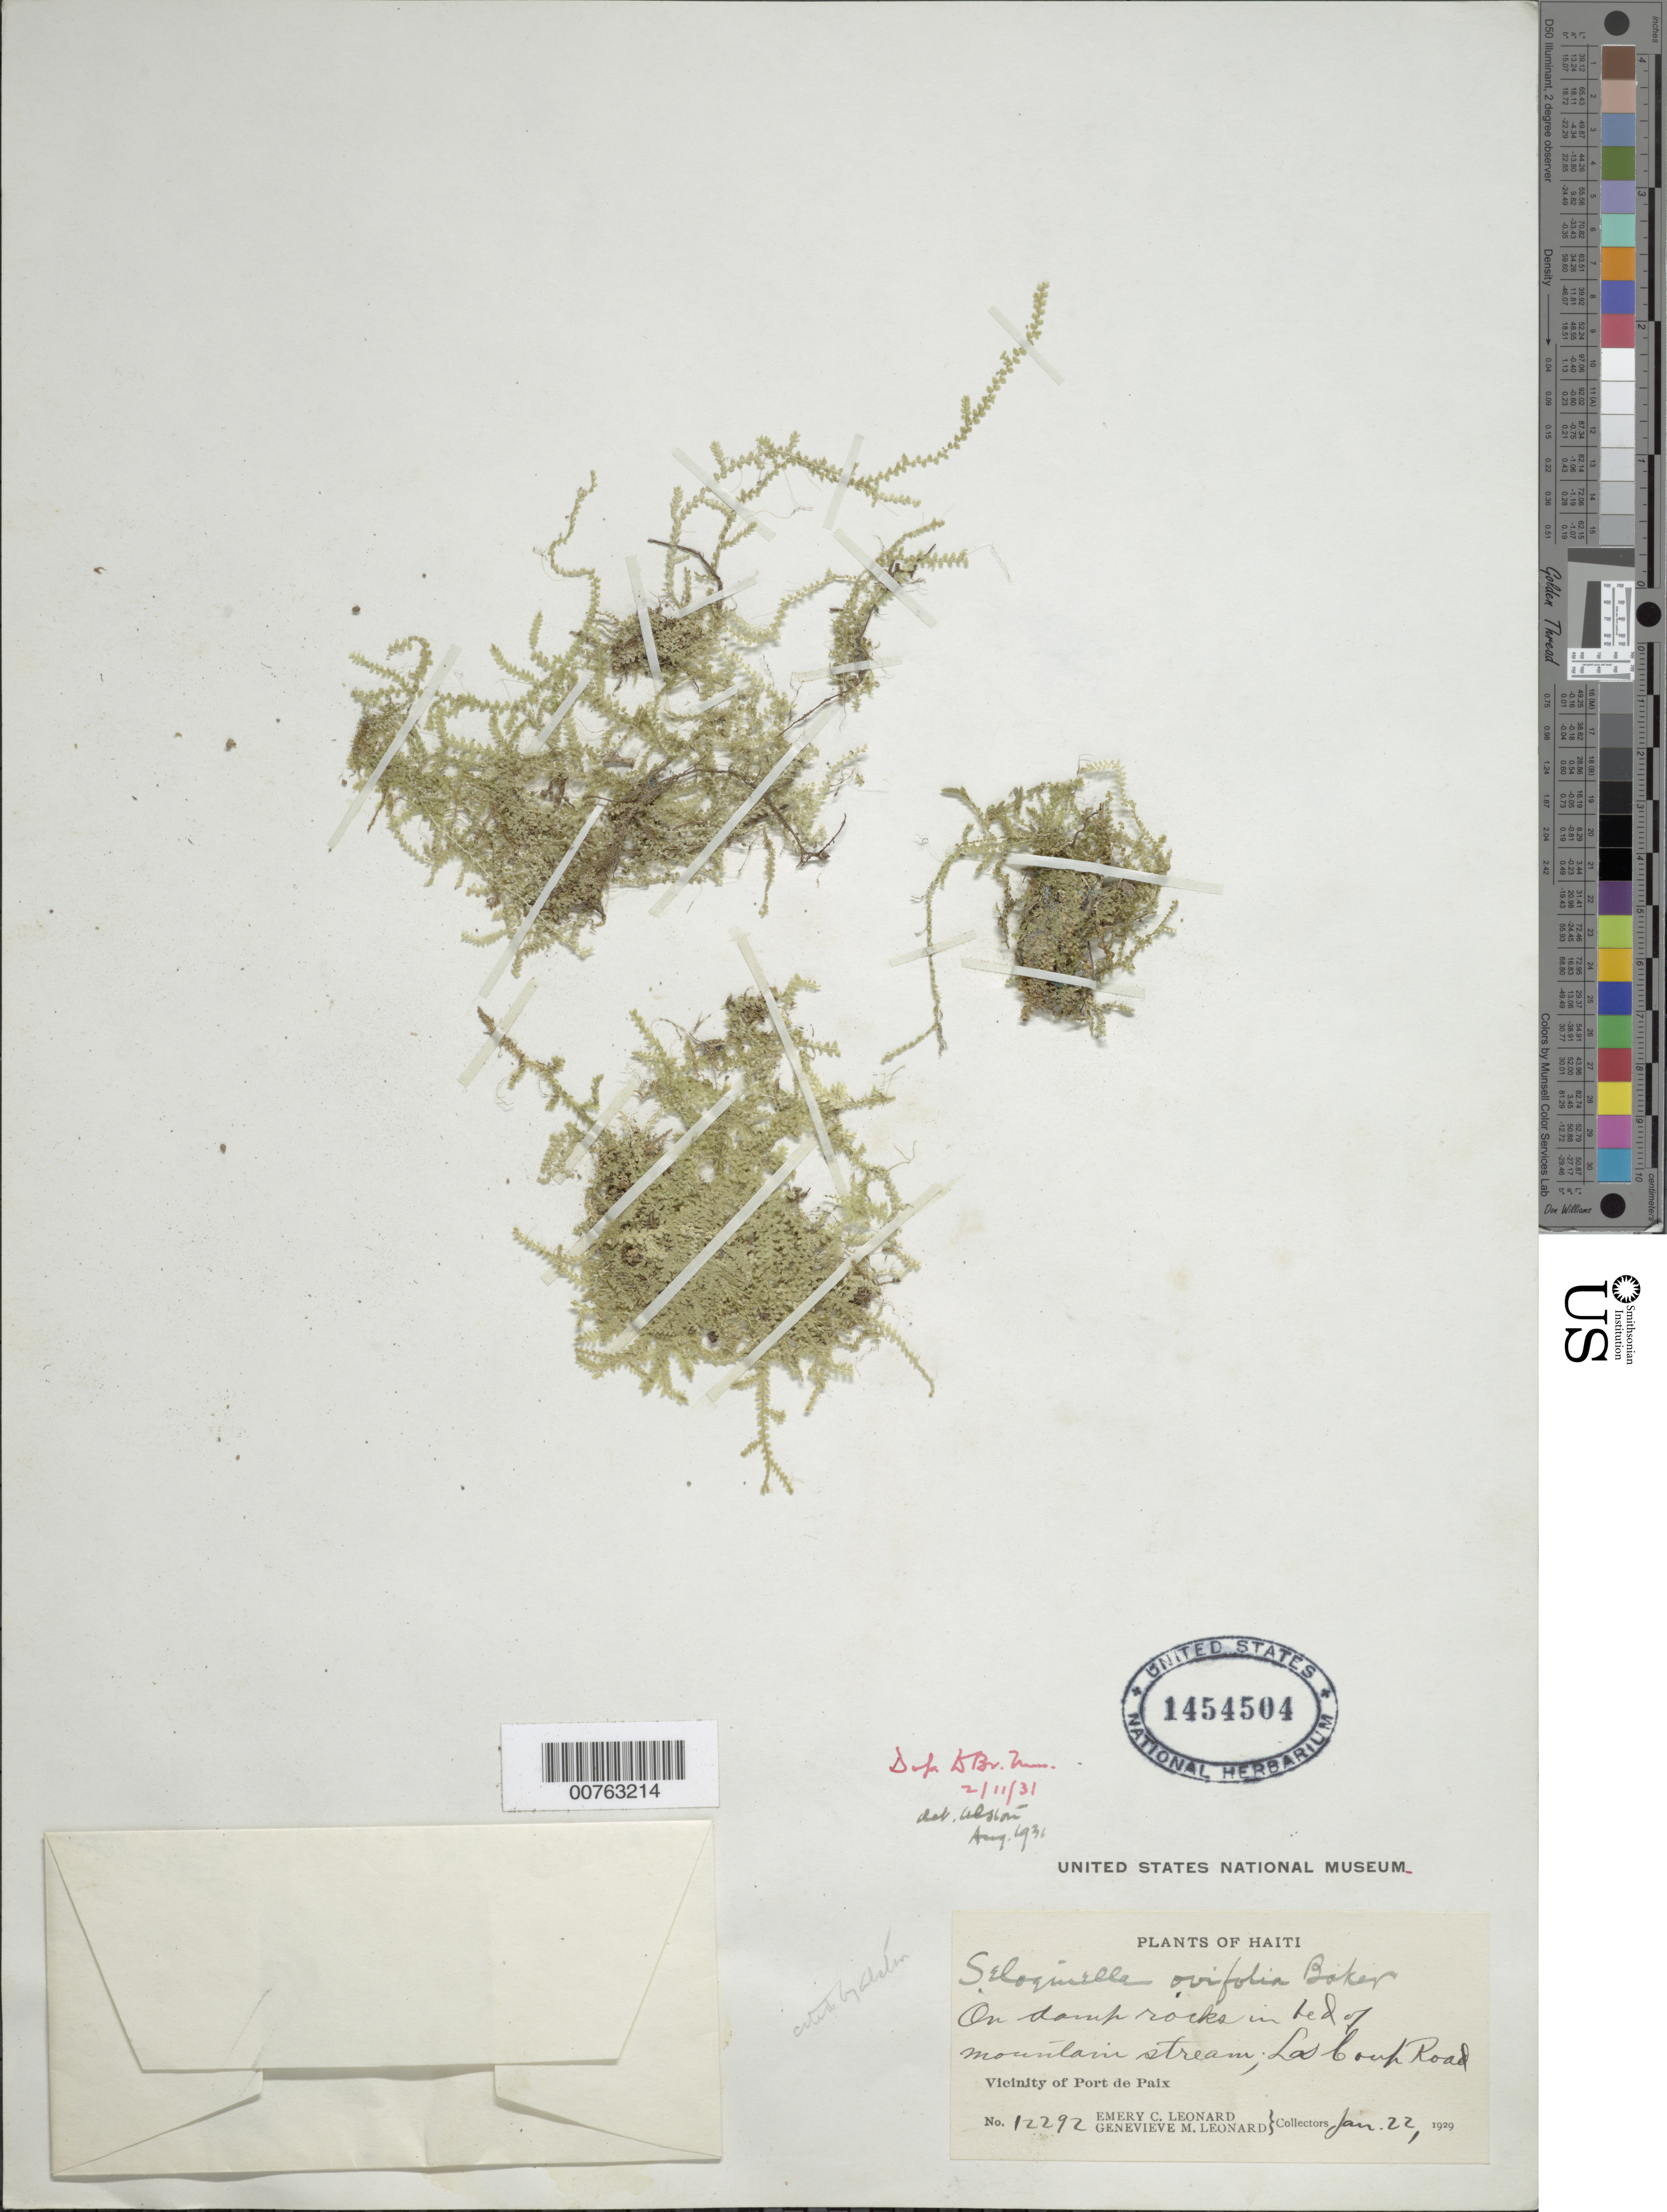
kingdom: Plantae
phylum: Tracheophyta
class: Lycopodiopsida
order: Selaginellales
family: Selaginellaceae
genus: Selaginella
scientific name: Selaginella ovifolia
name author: Baker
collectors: E. C. Leonard & G. M. Leonard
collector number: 12292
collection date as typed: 22 Jan 1929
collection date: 1929-01-22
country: Haiti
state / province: Nord-Óuest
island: Hispaniola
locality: Vicinity of Porte de PaiDepartement du NordOuest. La Coup Road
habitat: Mountain stream, on damp rocks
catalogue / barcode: US 1454504